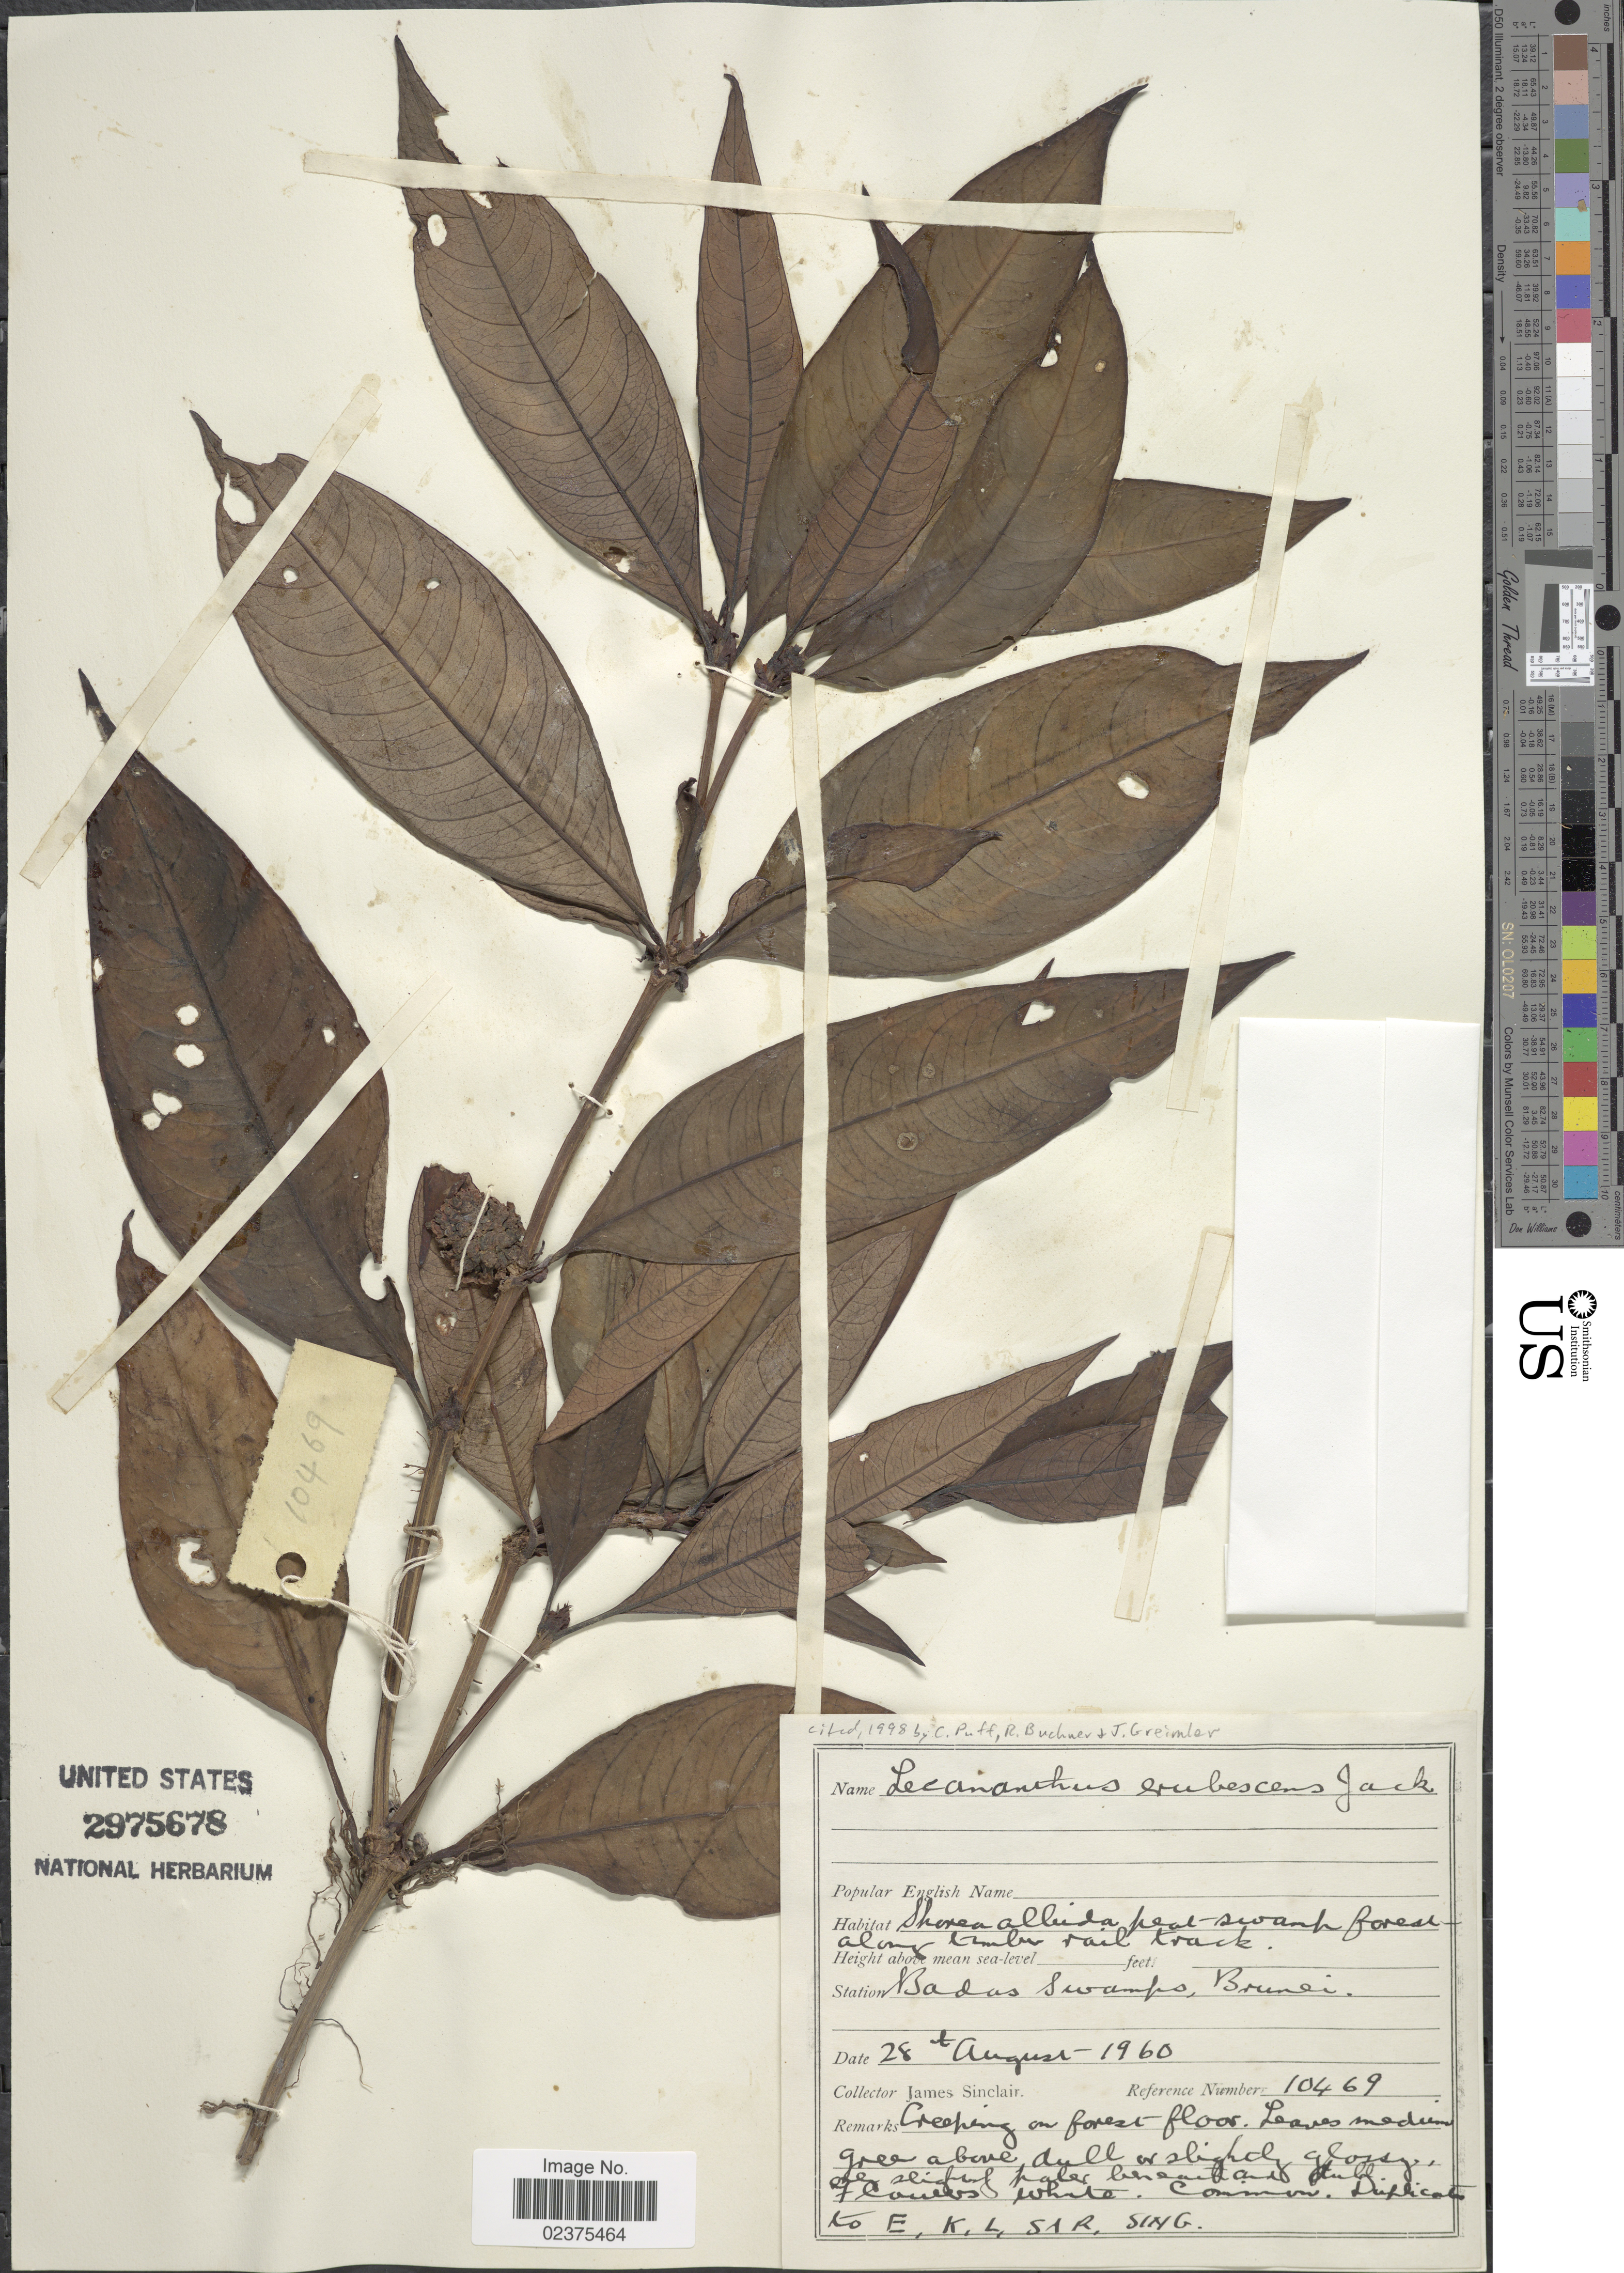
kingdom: Plantae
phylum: Tracheophyta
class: Magnoliopsida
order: Gentianales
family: Rubiaceae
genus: Lecananthus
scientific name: Lecananthus erubescens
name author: Jack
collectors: J. Sinclair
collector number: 10469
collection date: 1960-08-28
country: Brunei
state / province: Brunei and Muara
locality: Badas Swamps, Brunei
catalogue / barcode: US 2975678